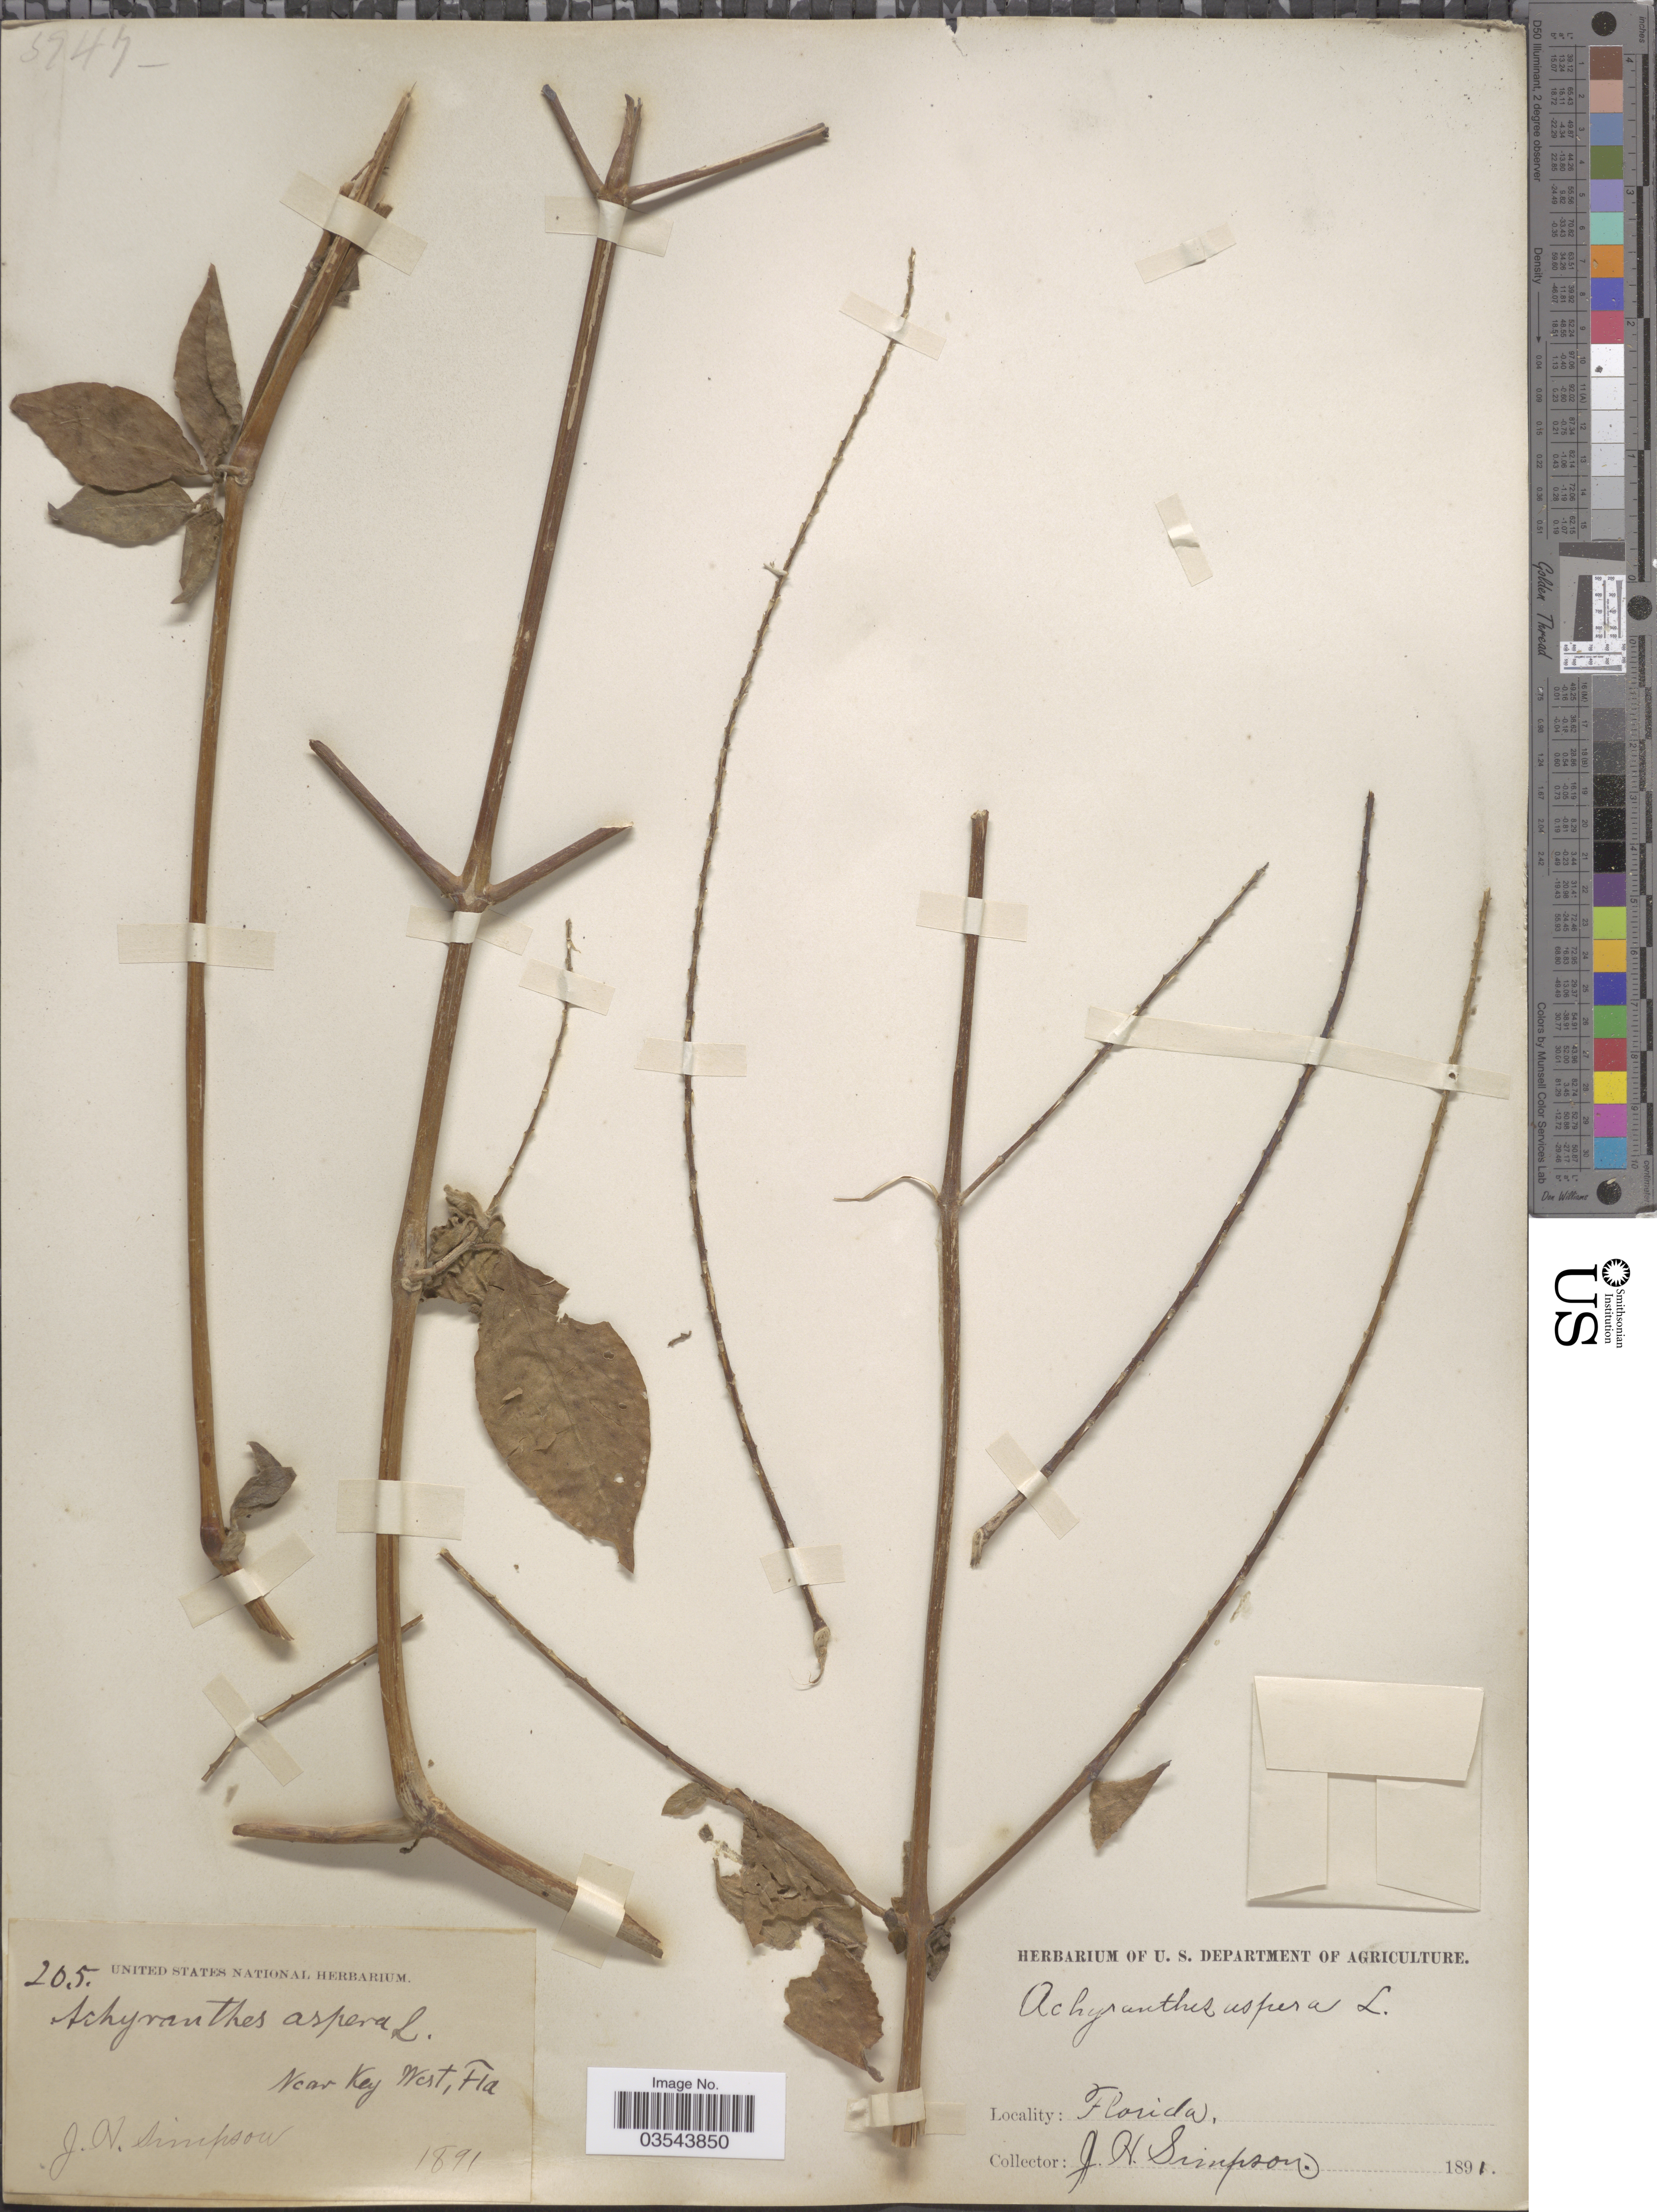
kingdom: Plantae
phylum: Tracheophyta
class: Magnoliopsida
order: Caryophyllales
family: Amaranthaceae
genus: Achyranthes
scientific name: Achyranthes aspera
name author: L.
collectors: J. H. Simpson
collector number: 205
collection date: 1891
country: United States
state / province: Florida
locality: Near Key West.